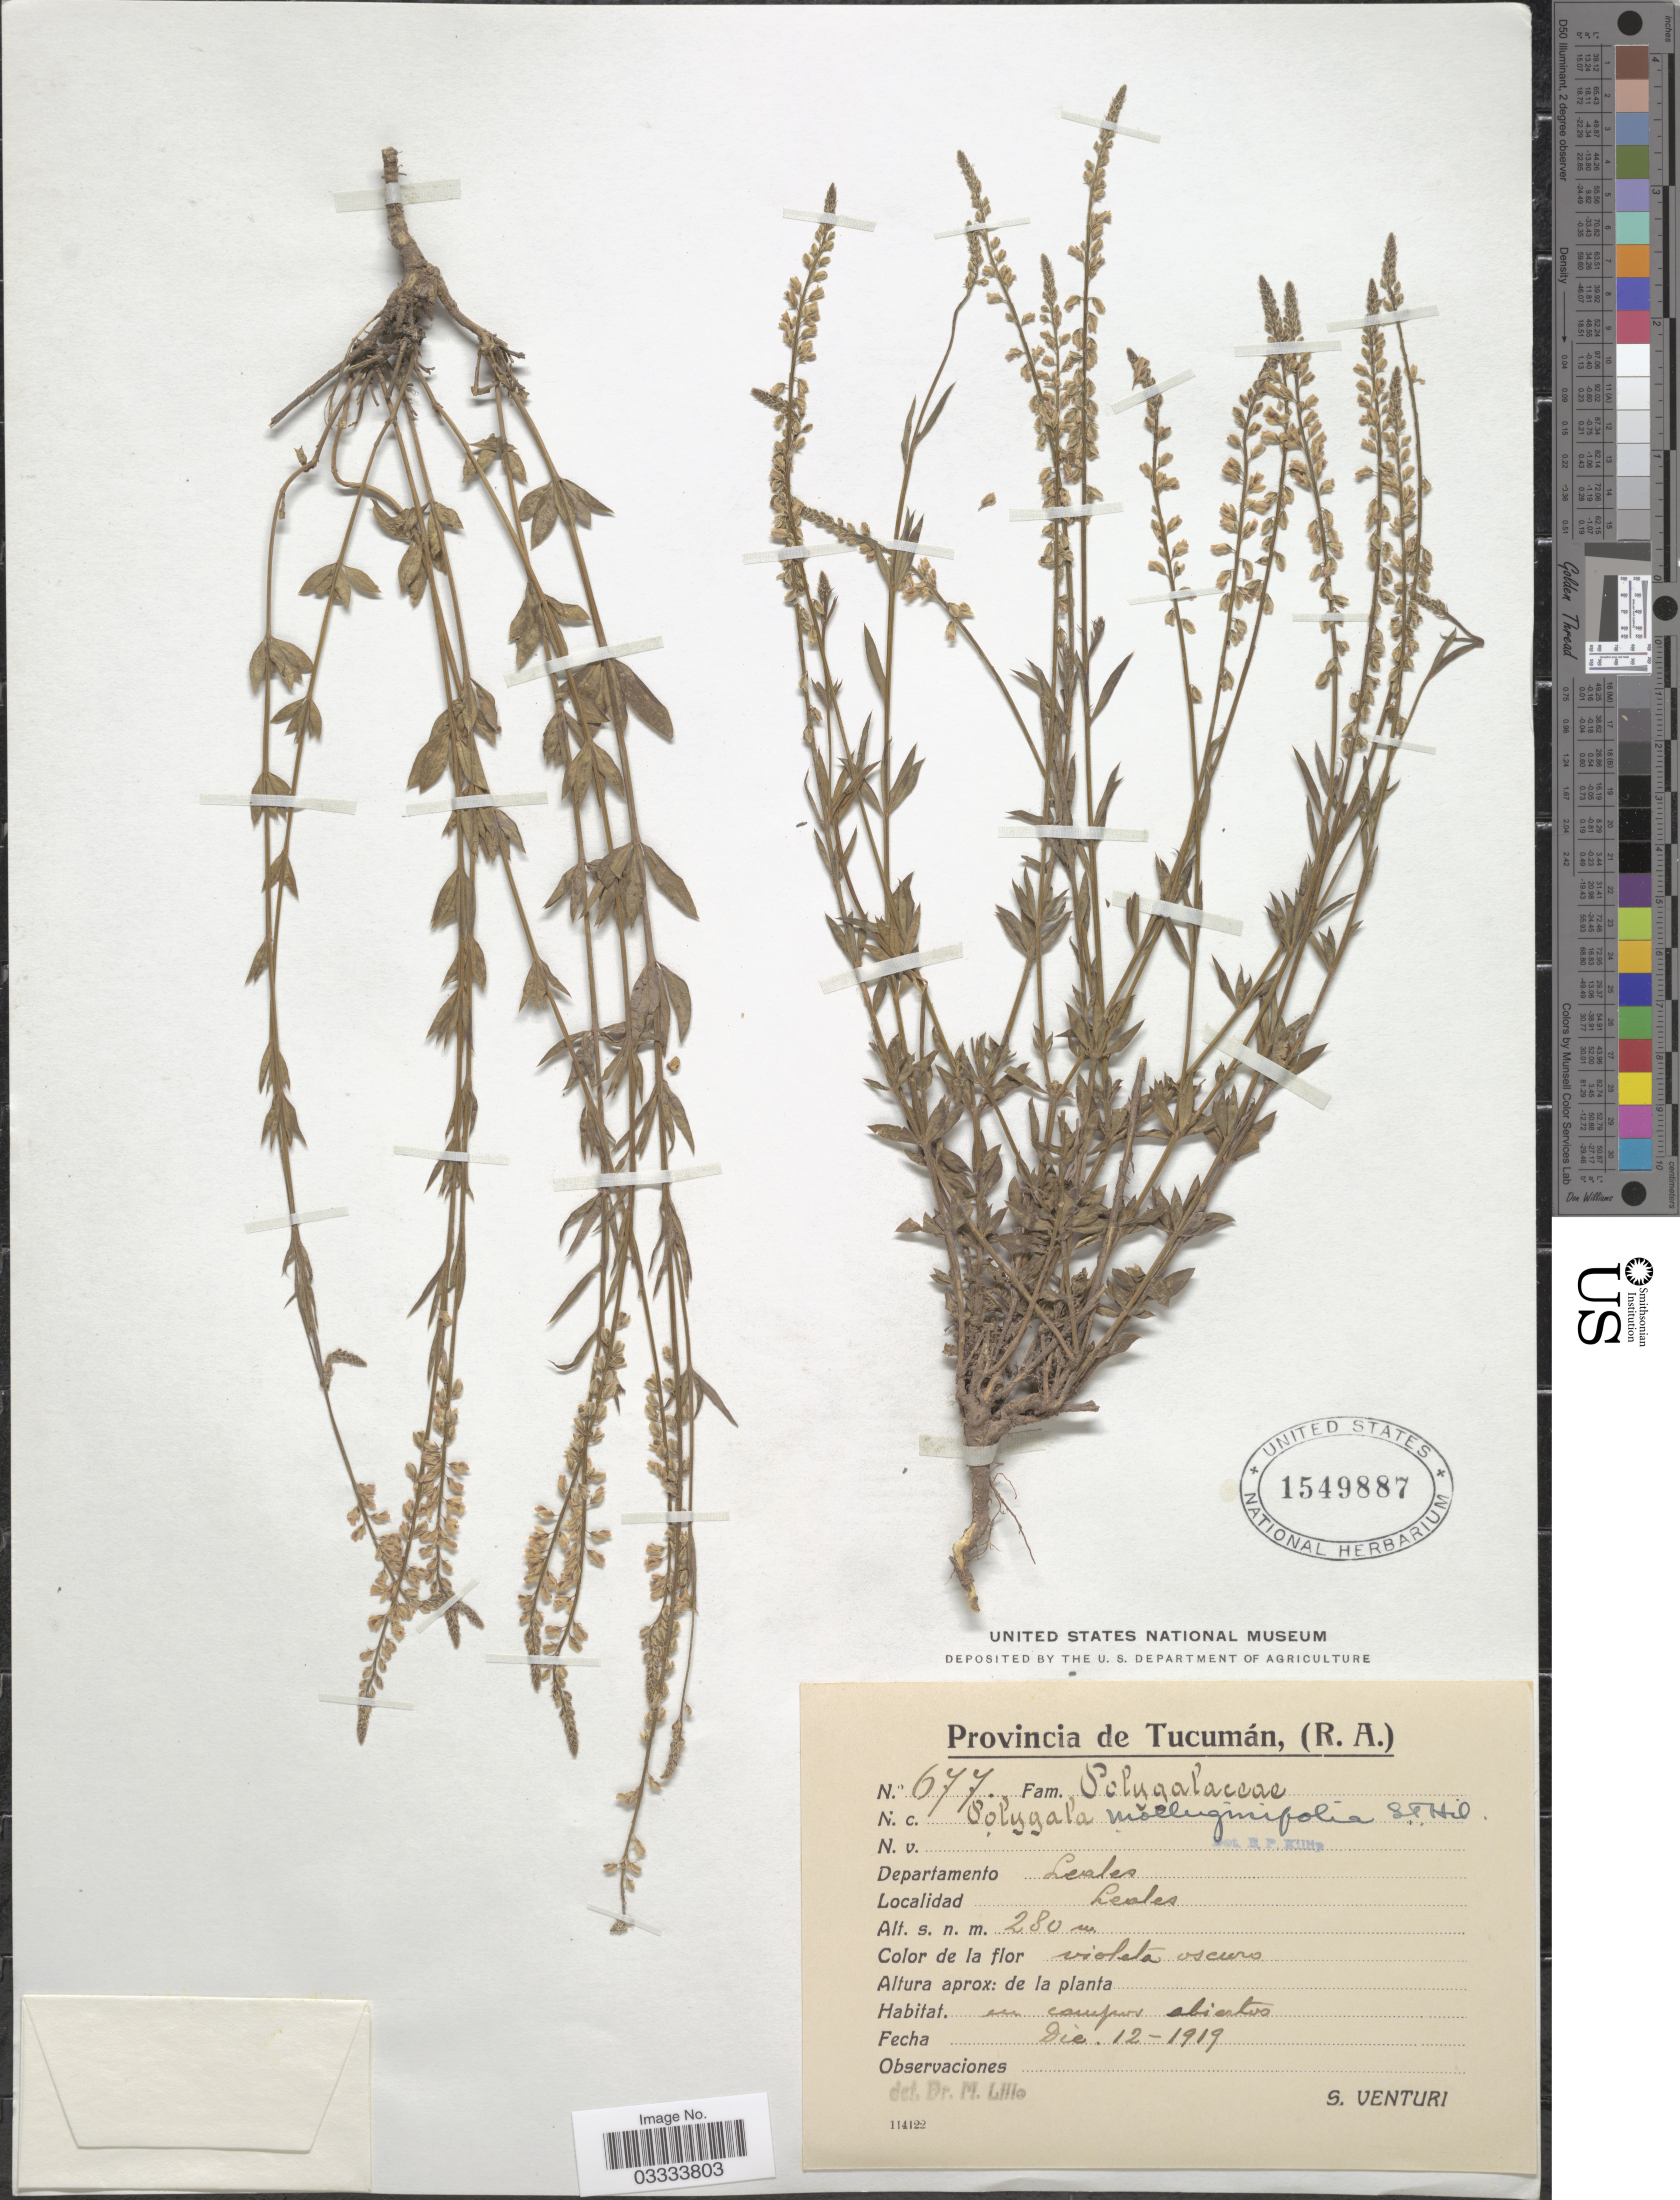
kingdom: Plantae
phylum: Tracheophyta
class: Magnoliopsida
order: Fabales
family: Polygalaceae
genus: Polygala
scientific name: Polygala molluginifolia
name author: A. St.-Hil. & Moq.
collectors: S. Venturi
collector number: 677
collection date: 1919-12-12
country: Argentina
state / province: Tucuman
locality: Departamento Leales. Leales.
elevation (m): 280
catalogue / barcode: US 1549887